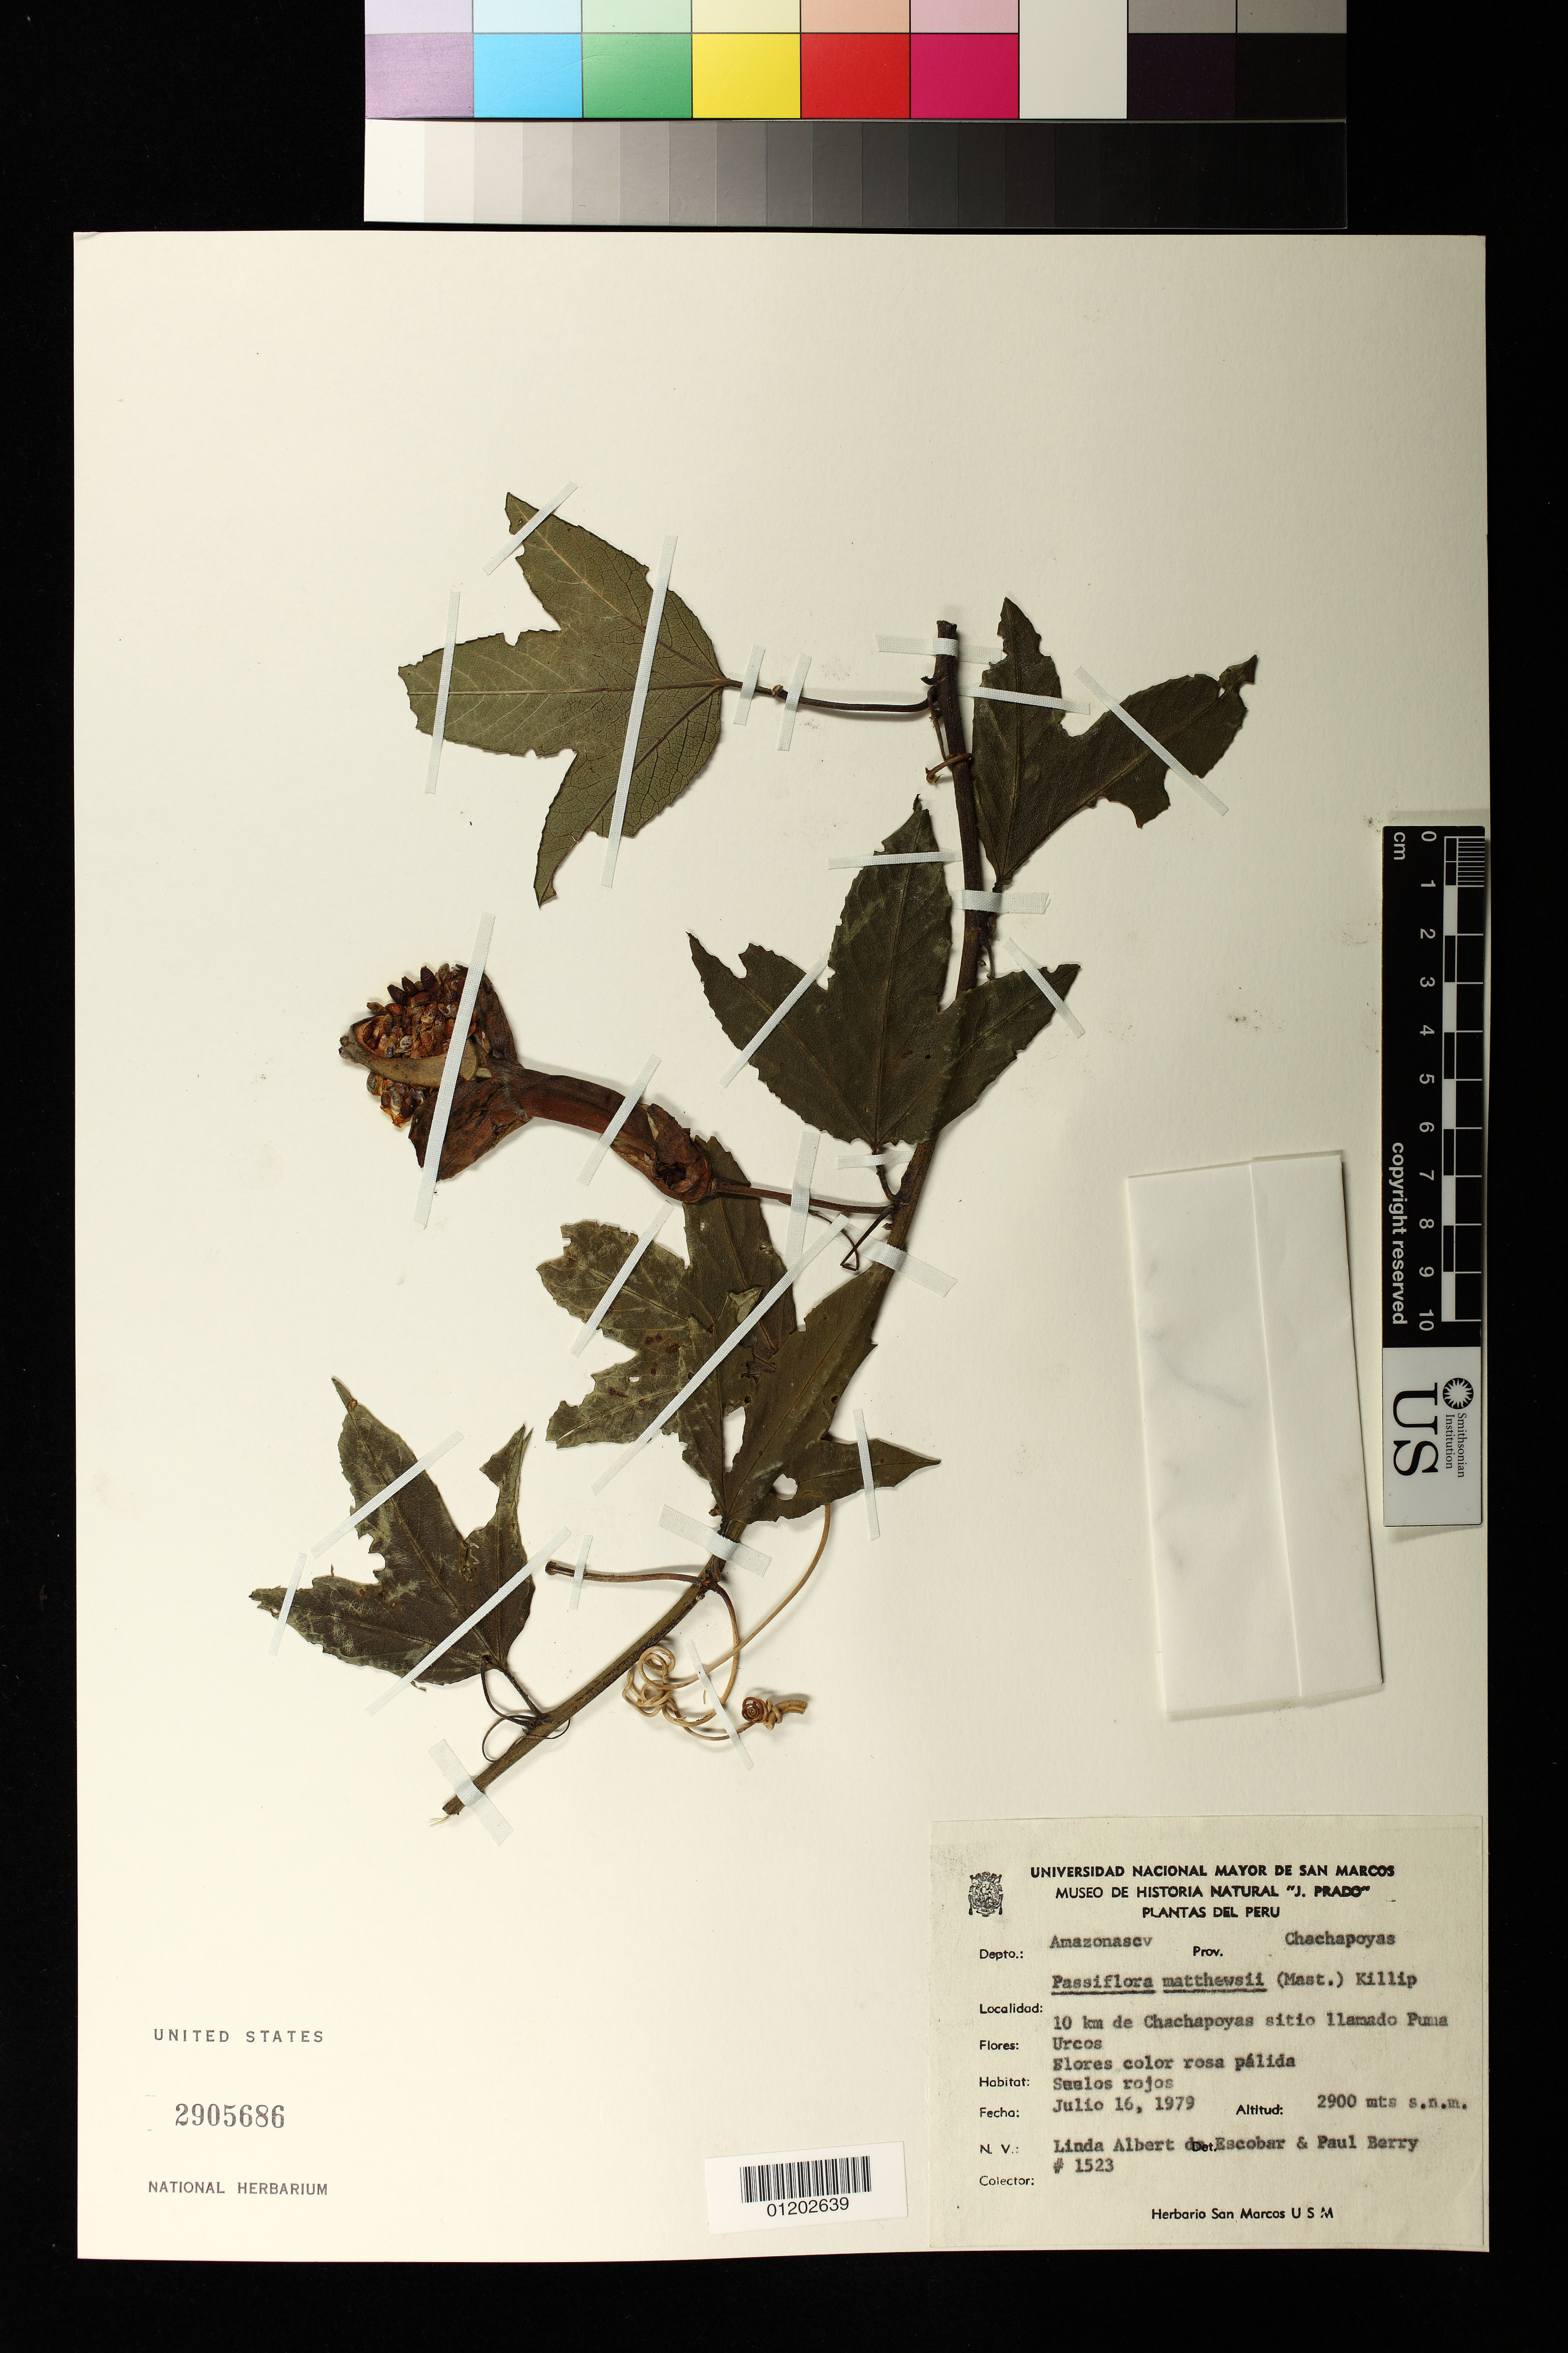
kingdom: Plantae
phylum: Tracheophyta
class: Magnoliopsida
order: Malpighiales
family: Passifloraceae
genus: Passiflora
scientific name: Passiflora mathewsii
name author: (Mast.) Killip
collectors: L. K. de Escobar & P. Berry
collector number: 1523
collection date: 1979-07-16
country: Peru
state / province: Amazonas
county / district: Chachapoyas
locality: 10 km de Chachapoyas sitio llamado Puma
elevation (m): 2900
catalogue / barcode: US 2905686